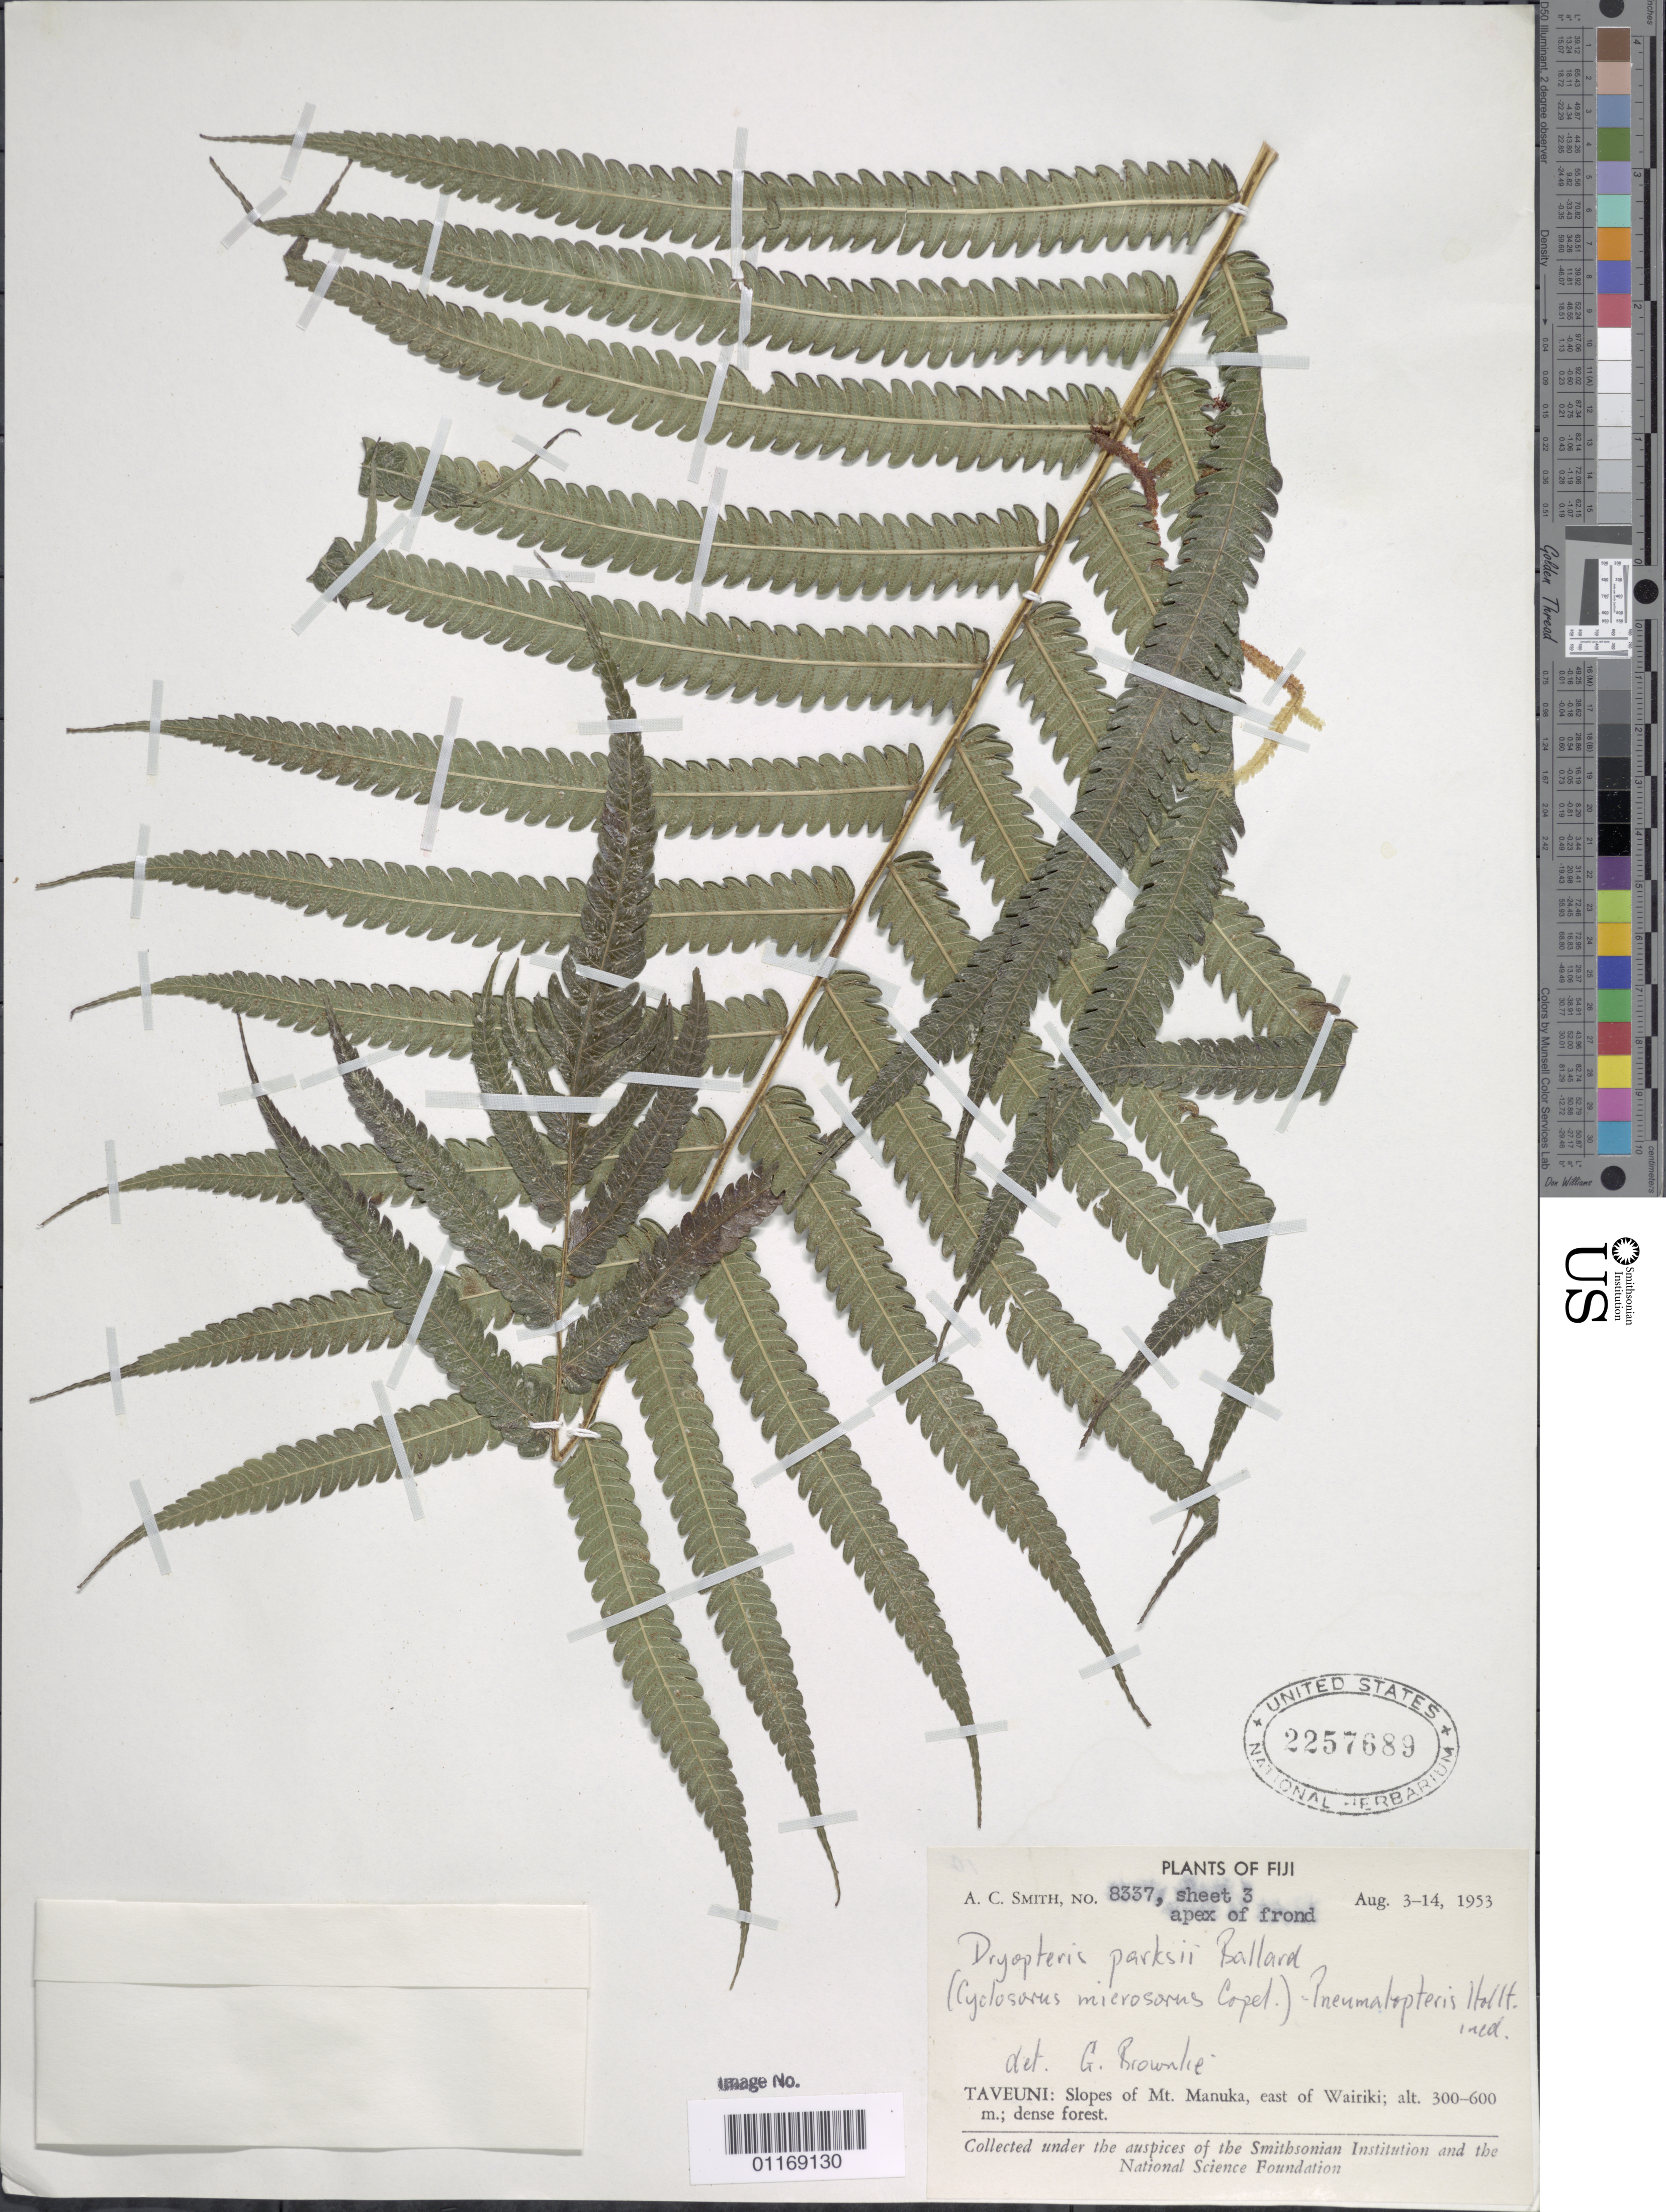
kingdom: Plantae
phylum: Tracheophyta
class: Polypodiopsida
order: Polypodiales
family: Thelypteridaceae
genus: Pneumatopteris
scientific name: Pneumatopteris parksii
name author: (F. Ballard) Holttum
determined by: Brownlie, G.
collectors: A. C. Smith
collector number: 8337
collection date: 1953-08-03/1953-08-14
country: Fiji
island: Taveuni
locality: Taveuni: Slopes of Mt. Manuka, E of Wairiki.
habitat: Dense forest.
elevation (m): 300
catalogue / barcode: US 2257689